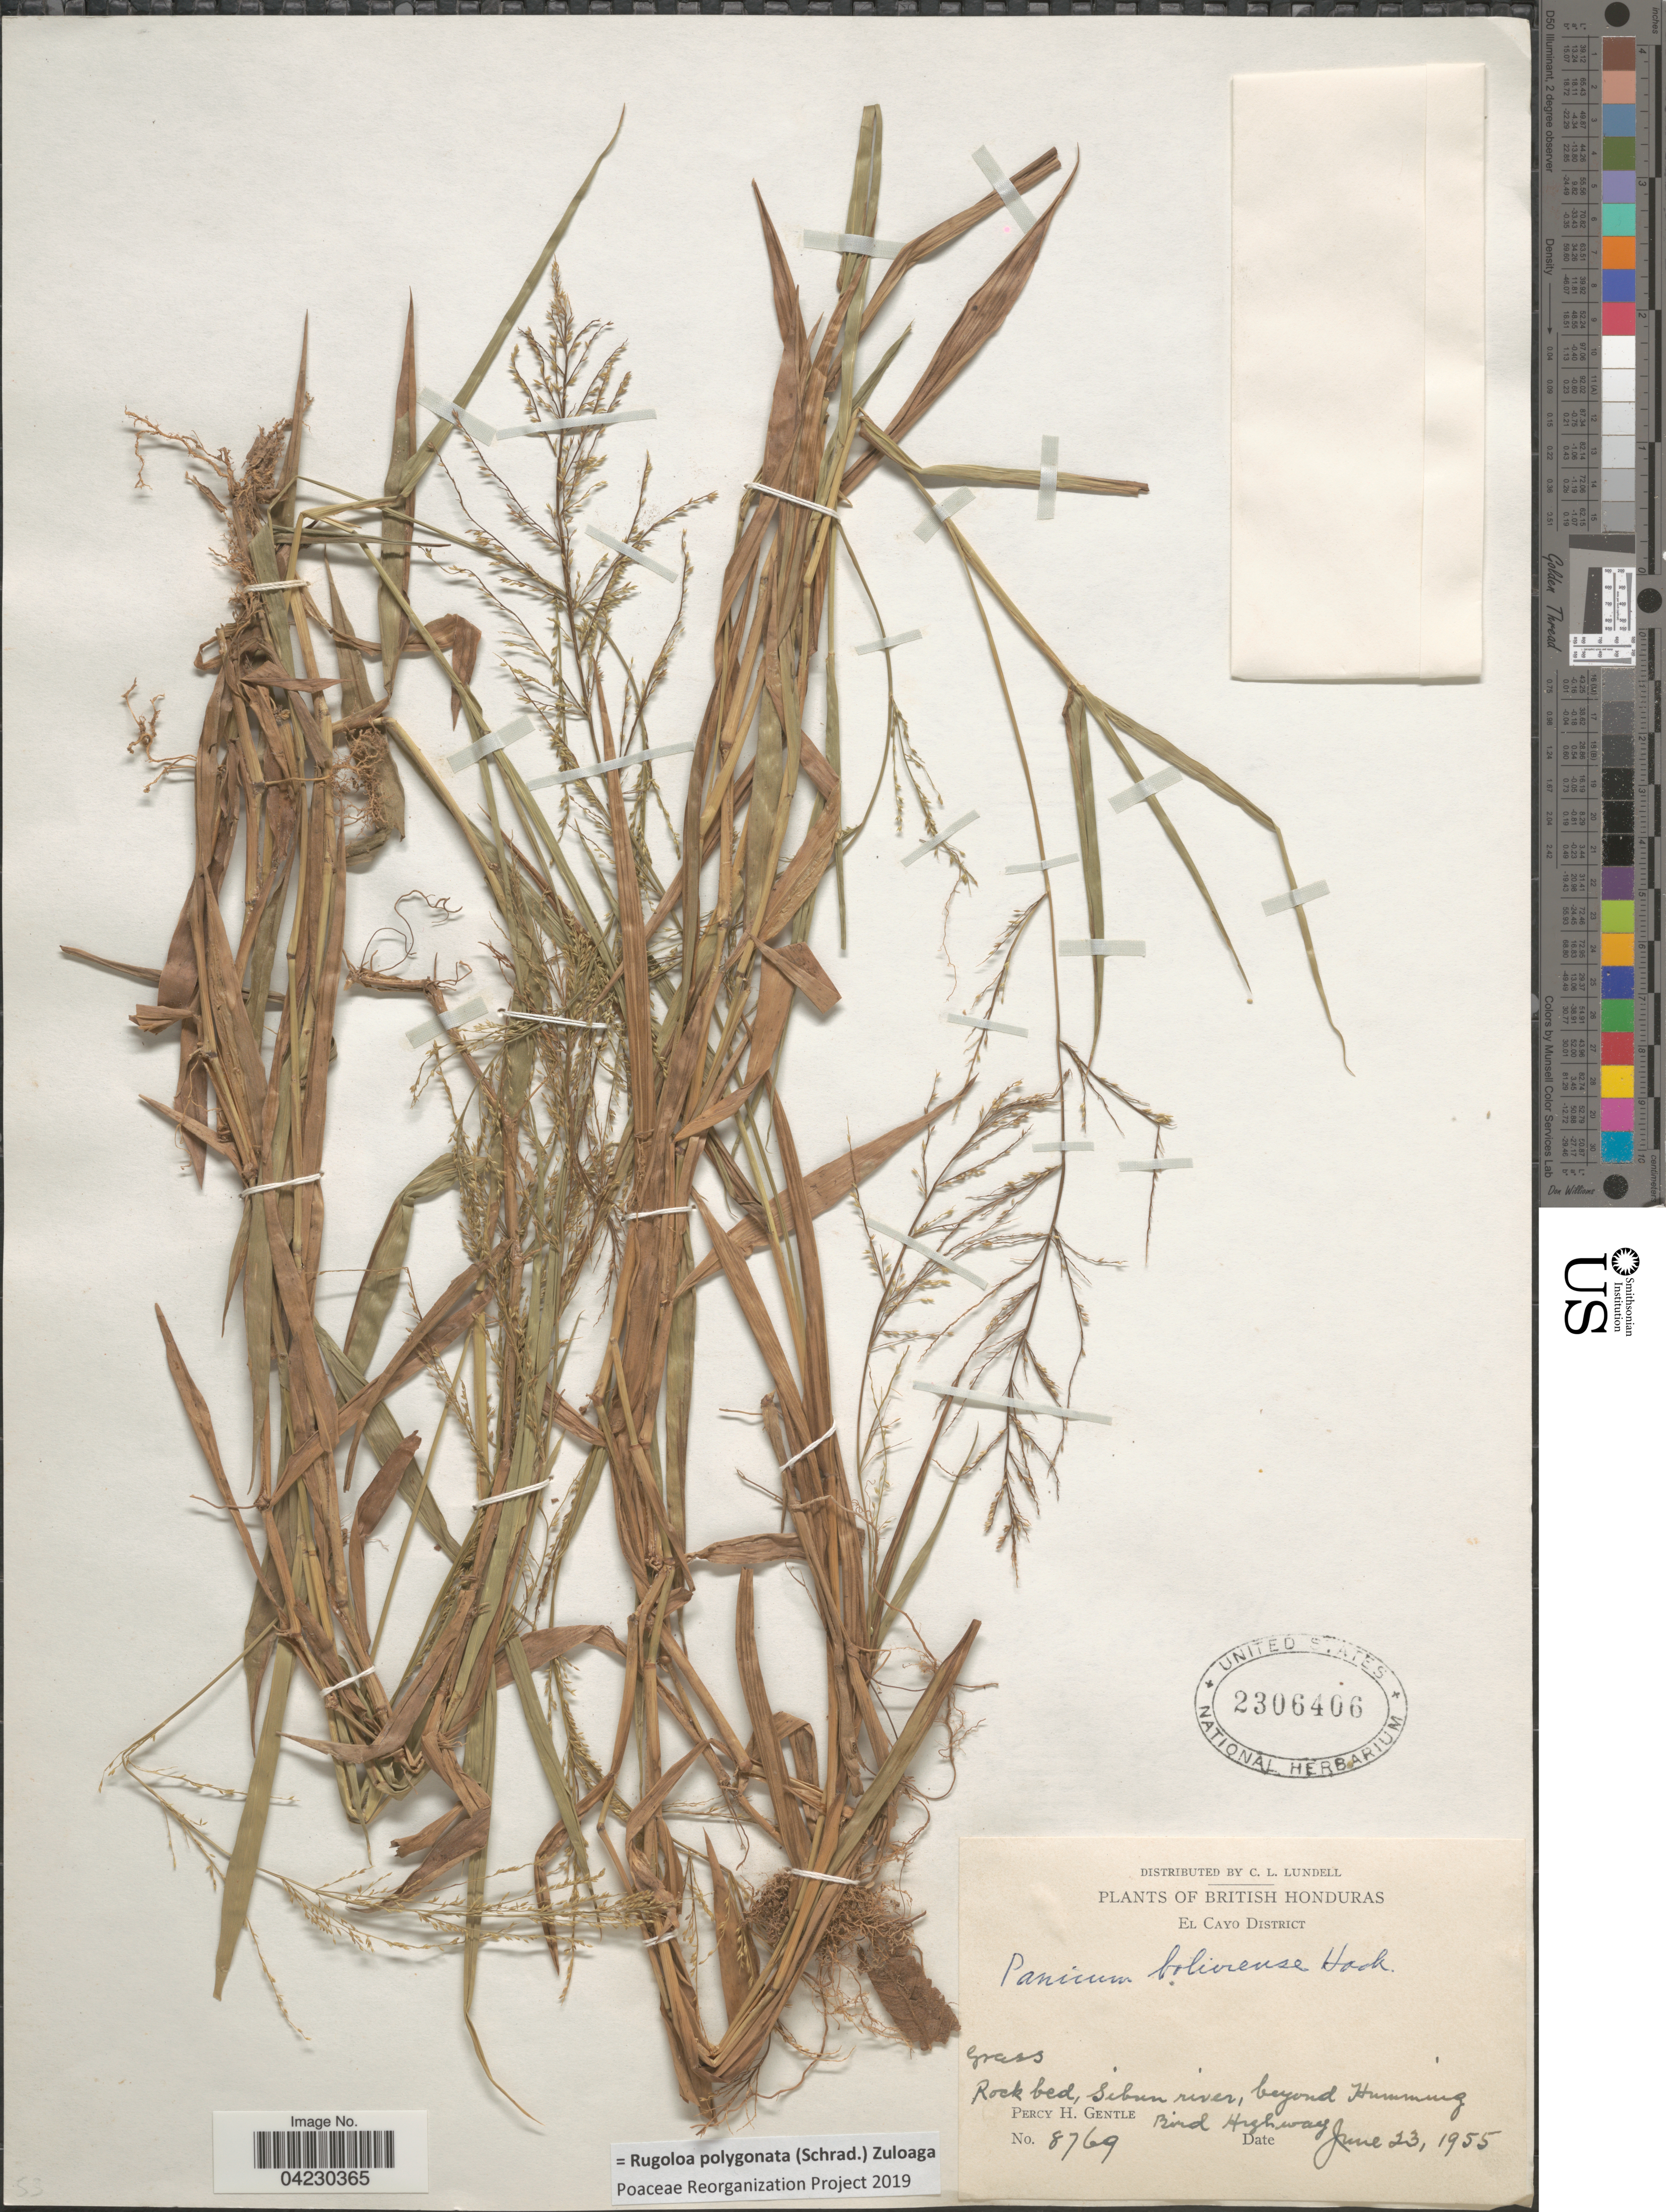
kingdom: Plantae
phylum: Tracheophyta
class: Liliopsida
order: Poales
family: Poaceae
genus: Rugoloa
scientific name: Rugoloa polygonata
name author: (Schrad.) Zuloaga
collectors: P. H. Gentle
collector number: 8769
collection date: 1955-06-23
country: Belize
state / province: Cayo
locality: British Honduras. El Cayo District. Rock bed, Sibun river, beyond Humming Bird Highway.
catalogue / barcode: US 2306406